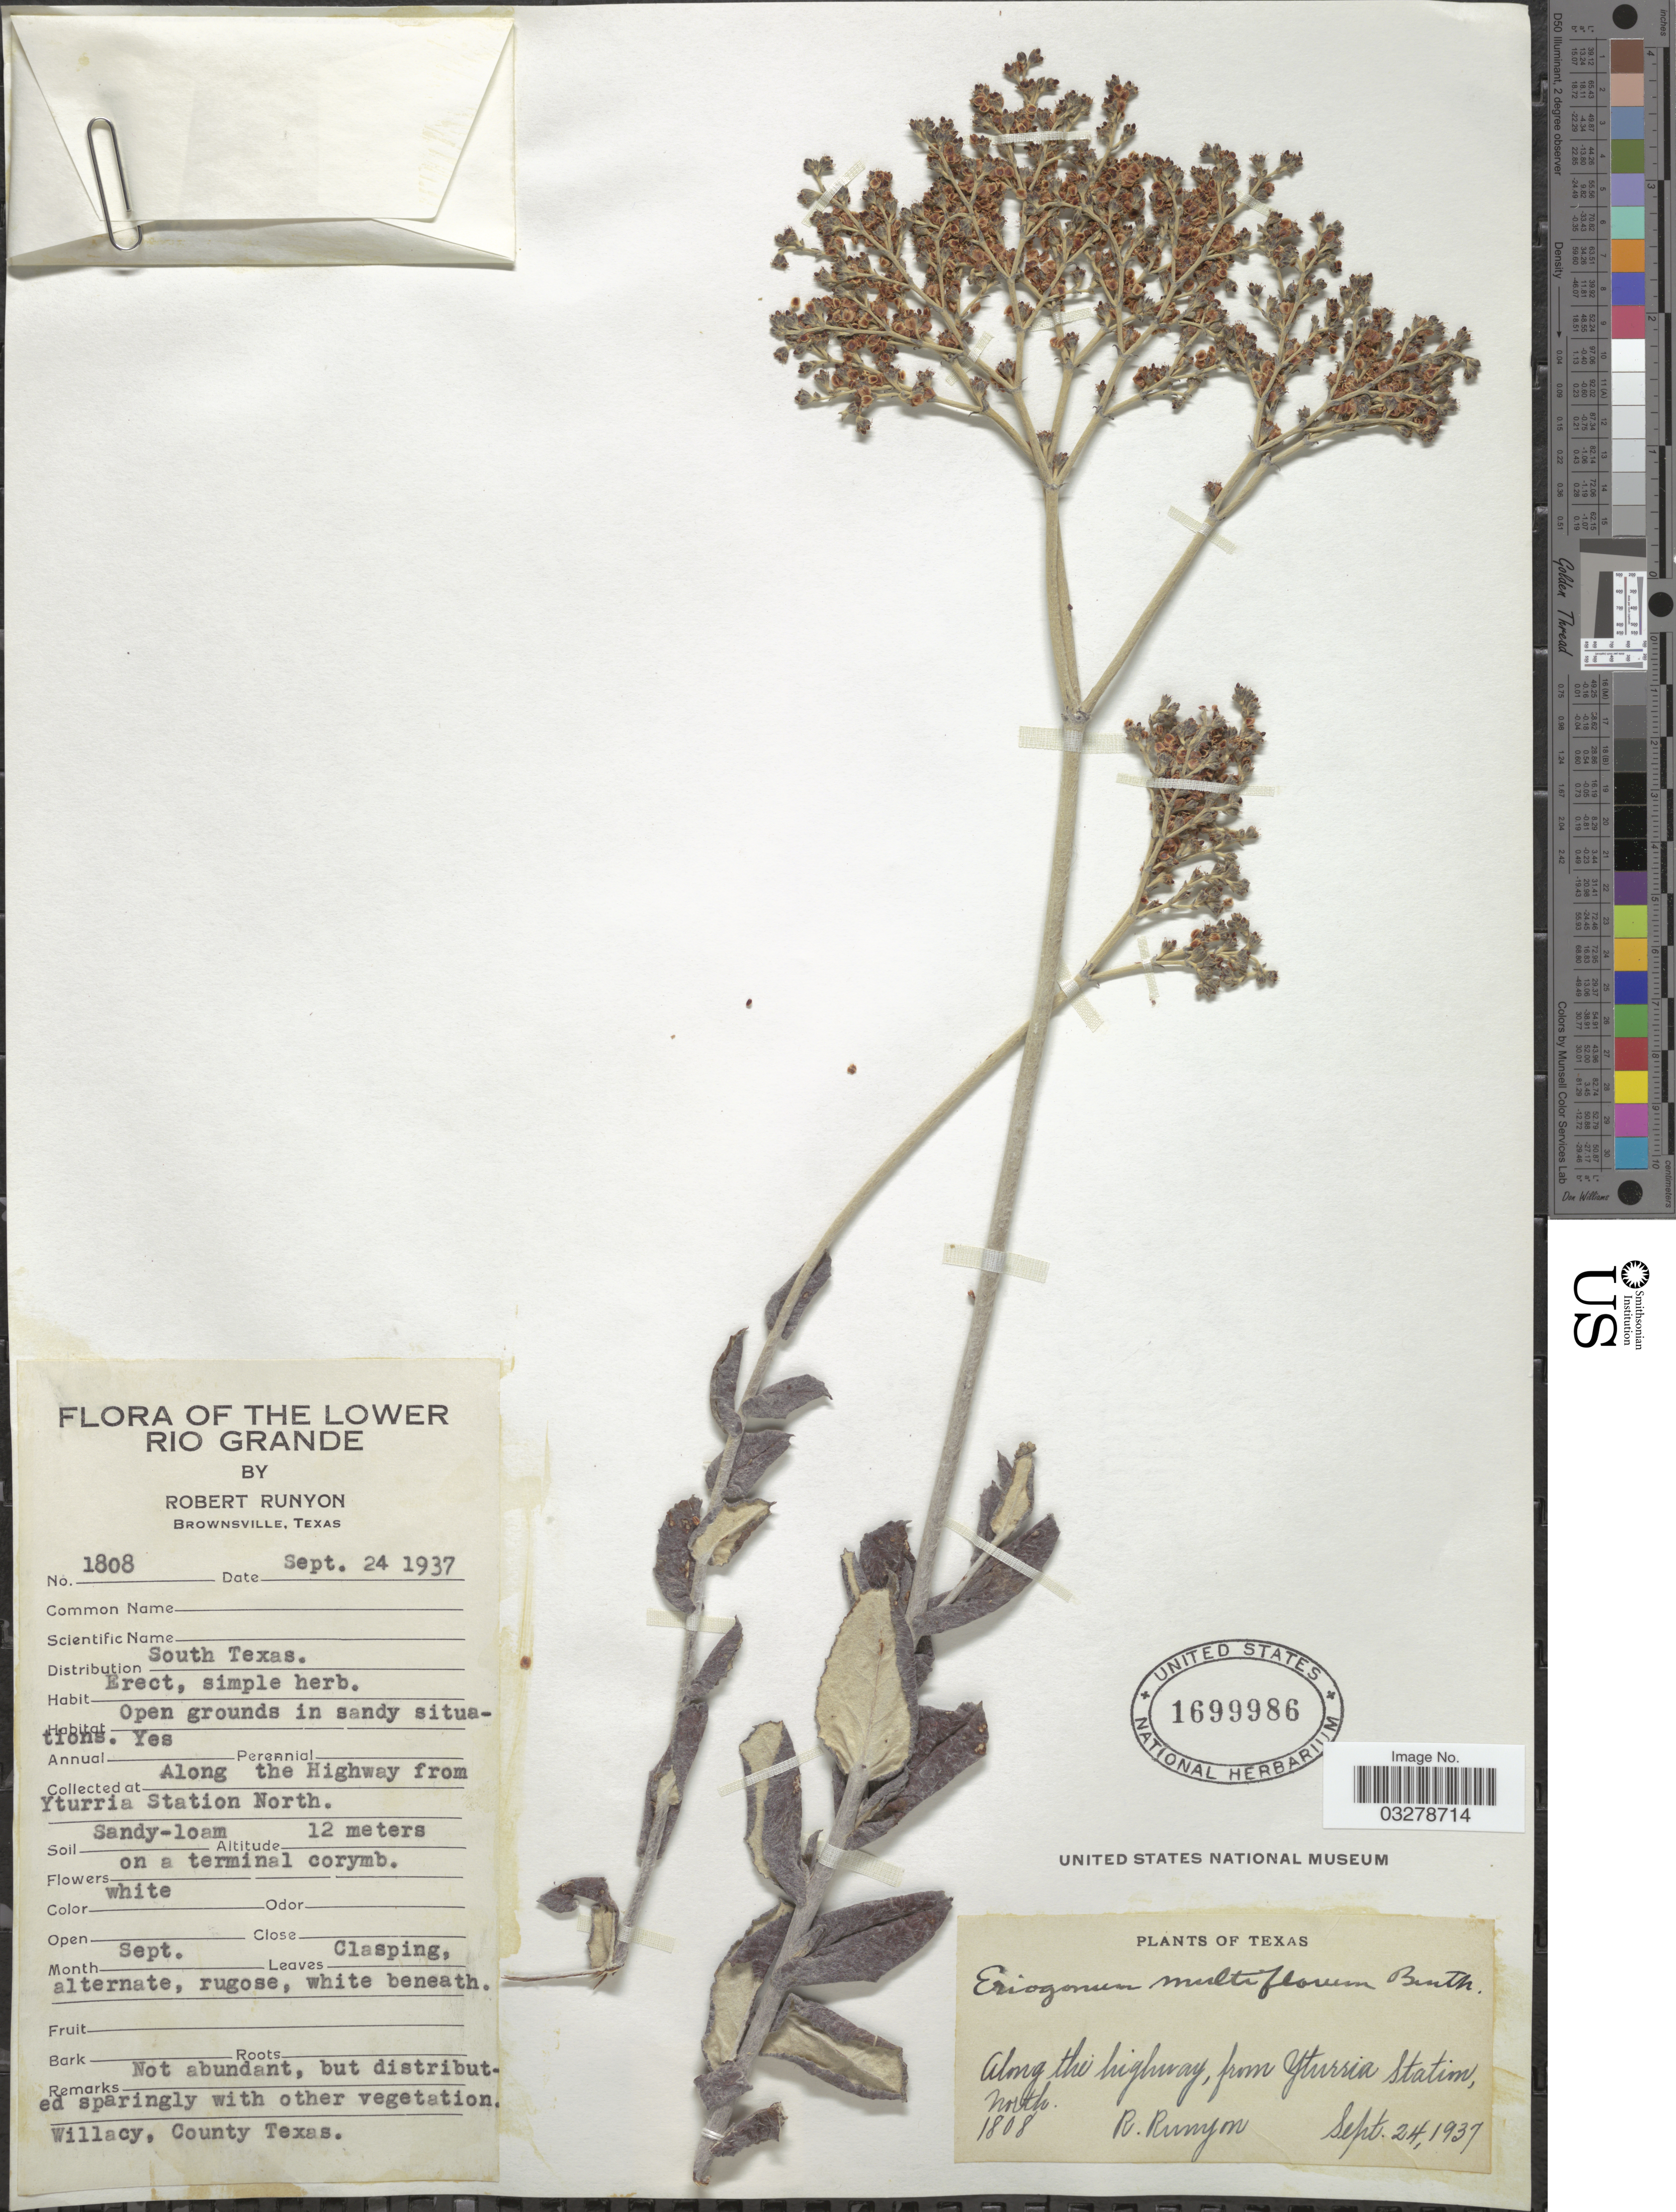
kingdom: Plantae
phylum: Tracheophyta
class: Magnoliopsida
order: Caryophyllales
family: Polygonaceae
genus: Eriogonum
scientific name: Eriogonum multiflorum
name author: Benth.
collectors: R. Runyon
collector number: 1808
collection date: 1937-09-24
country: United States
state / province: Texas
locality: Lower Rio Grande. Along the Highway from Yturria Station North.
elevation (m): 12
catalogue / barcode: US 1699986